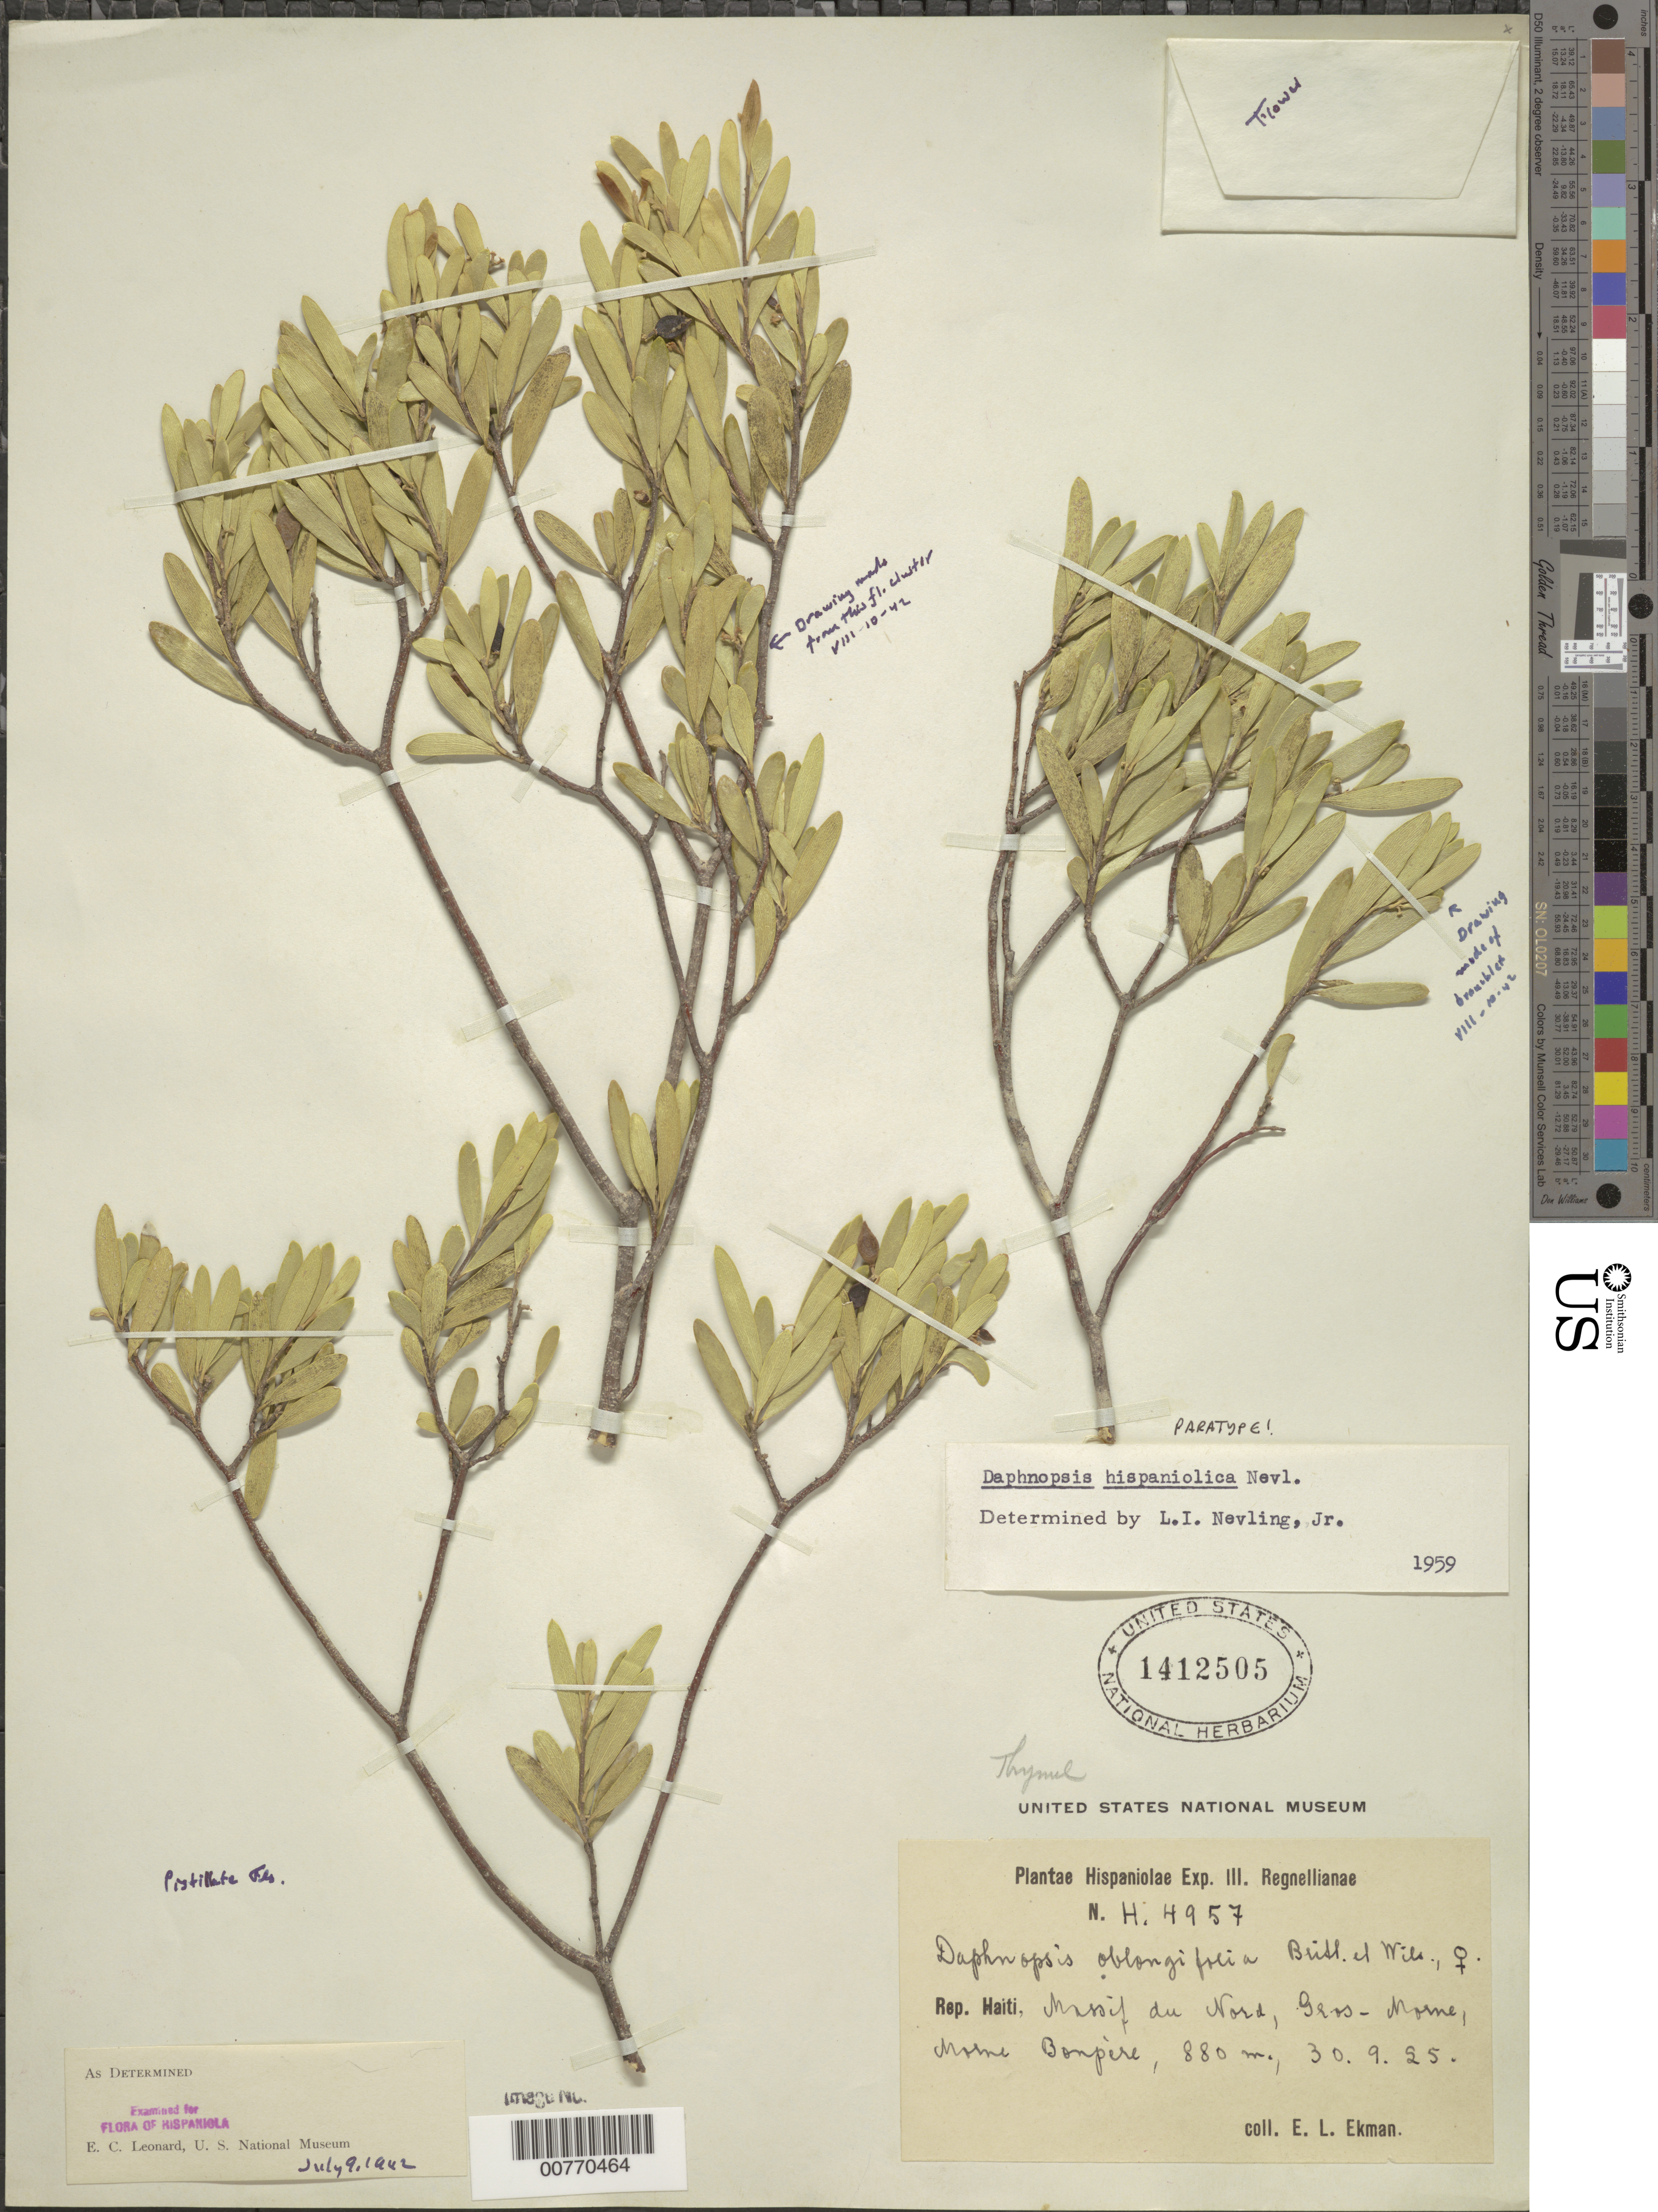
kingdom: Plantae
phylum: Tracheophyta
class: Magnoliopsida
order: Malvales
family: Thymelaeaceae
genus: Daphnopsis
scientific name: Daphnopsis hispaniolica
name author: Nevling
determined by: Nevling, L. I., Jr.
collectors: E. L. Ekman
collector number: H 4957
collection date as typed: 30 Sep 1925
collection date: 1925-09-30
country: Haiti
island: Hispaniola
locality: Massif du Nord, Gros-Morne, Morne Bonpère.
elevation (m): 880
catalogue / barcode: US 1412505